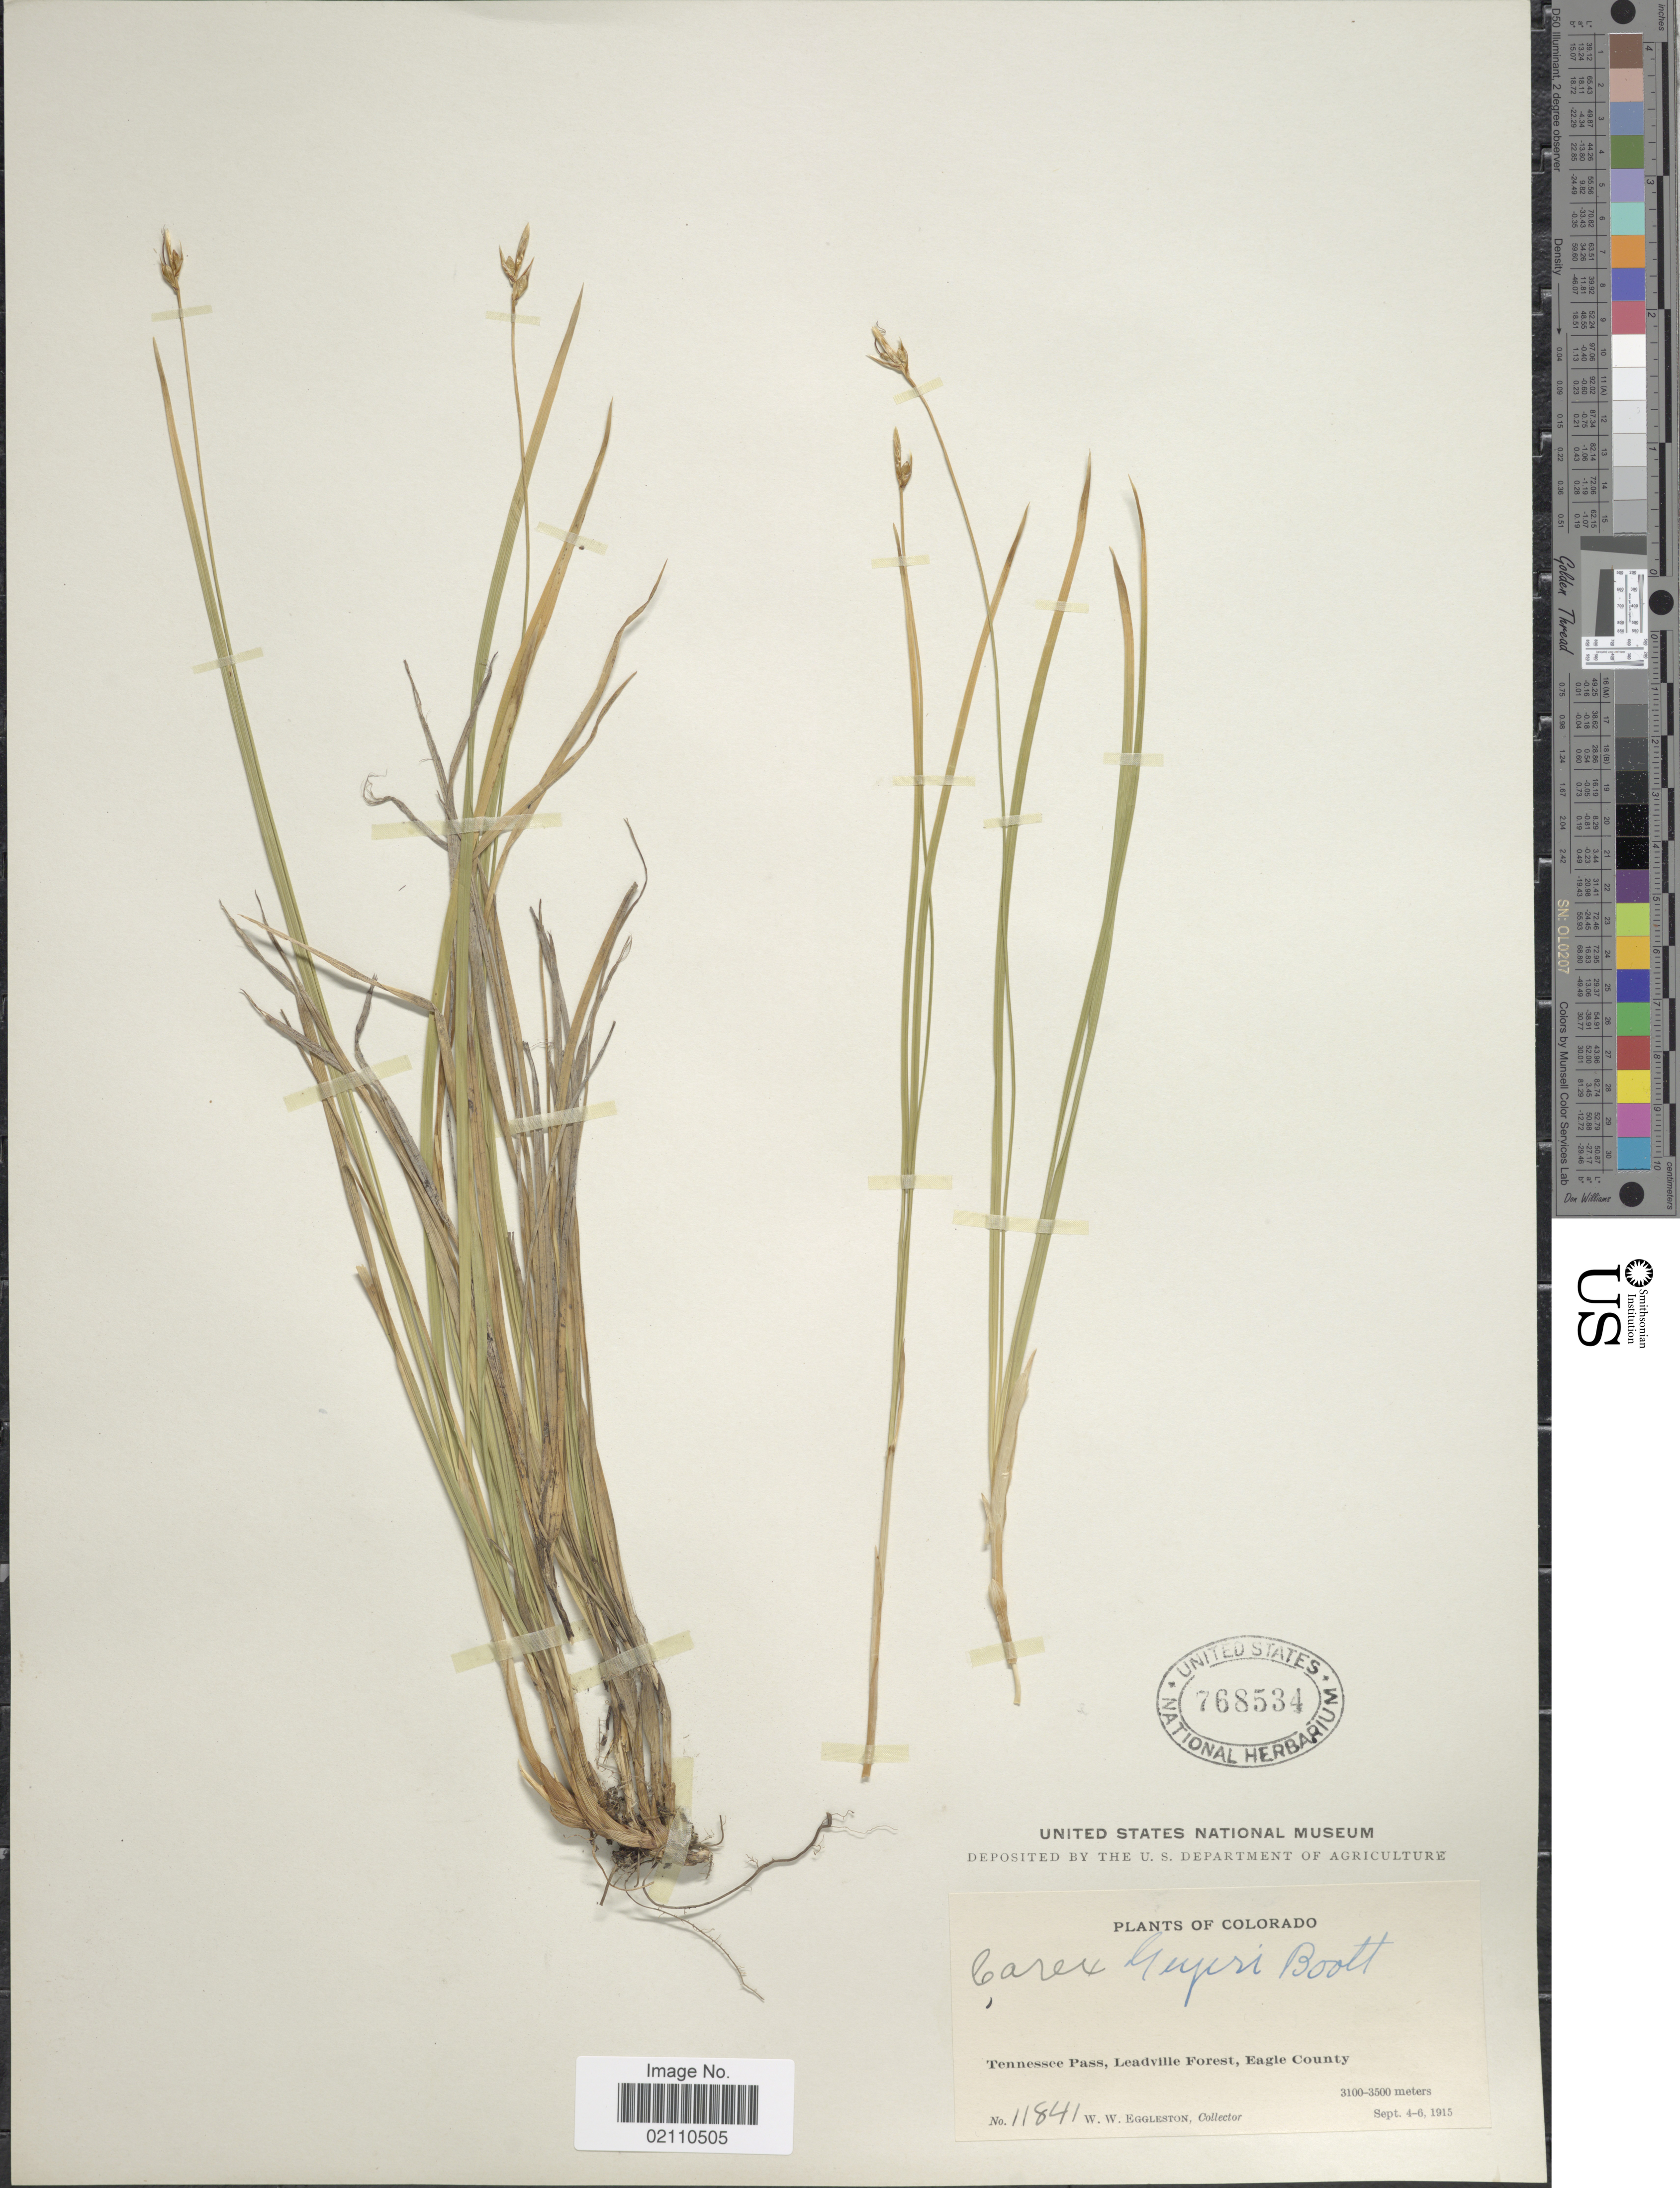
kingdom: Plantae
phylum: Tracheophyta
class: Liliopsida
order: Poales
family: Cyperaceae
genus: Carex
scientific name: Carex geyeri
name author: Boott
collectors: W. W. Eggleston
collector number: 11841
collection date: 1915-09-04/1915-09-06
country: United States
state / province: Colorado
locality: Tennessee Pass, Leadville Forest, Eagle County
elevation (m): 3100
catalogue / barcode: US 768534